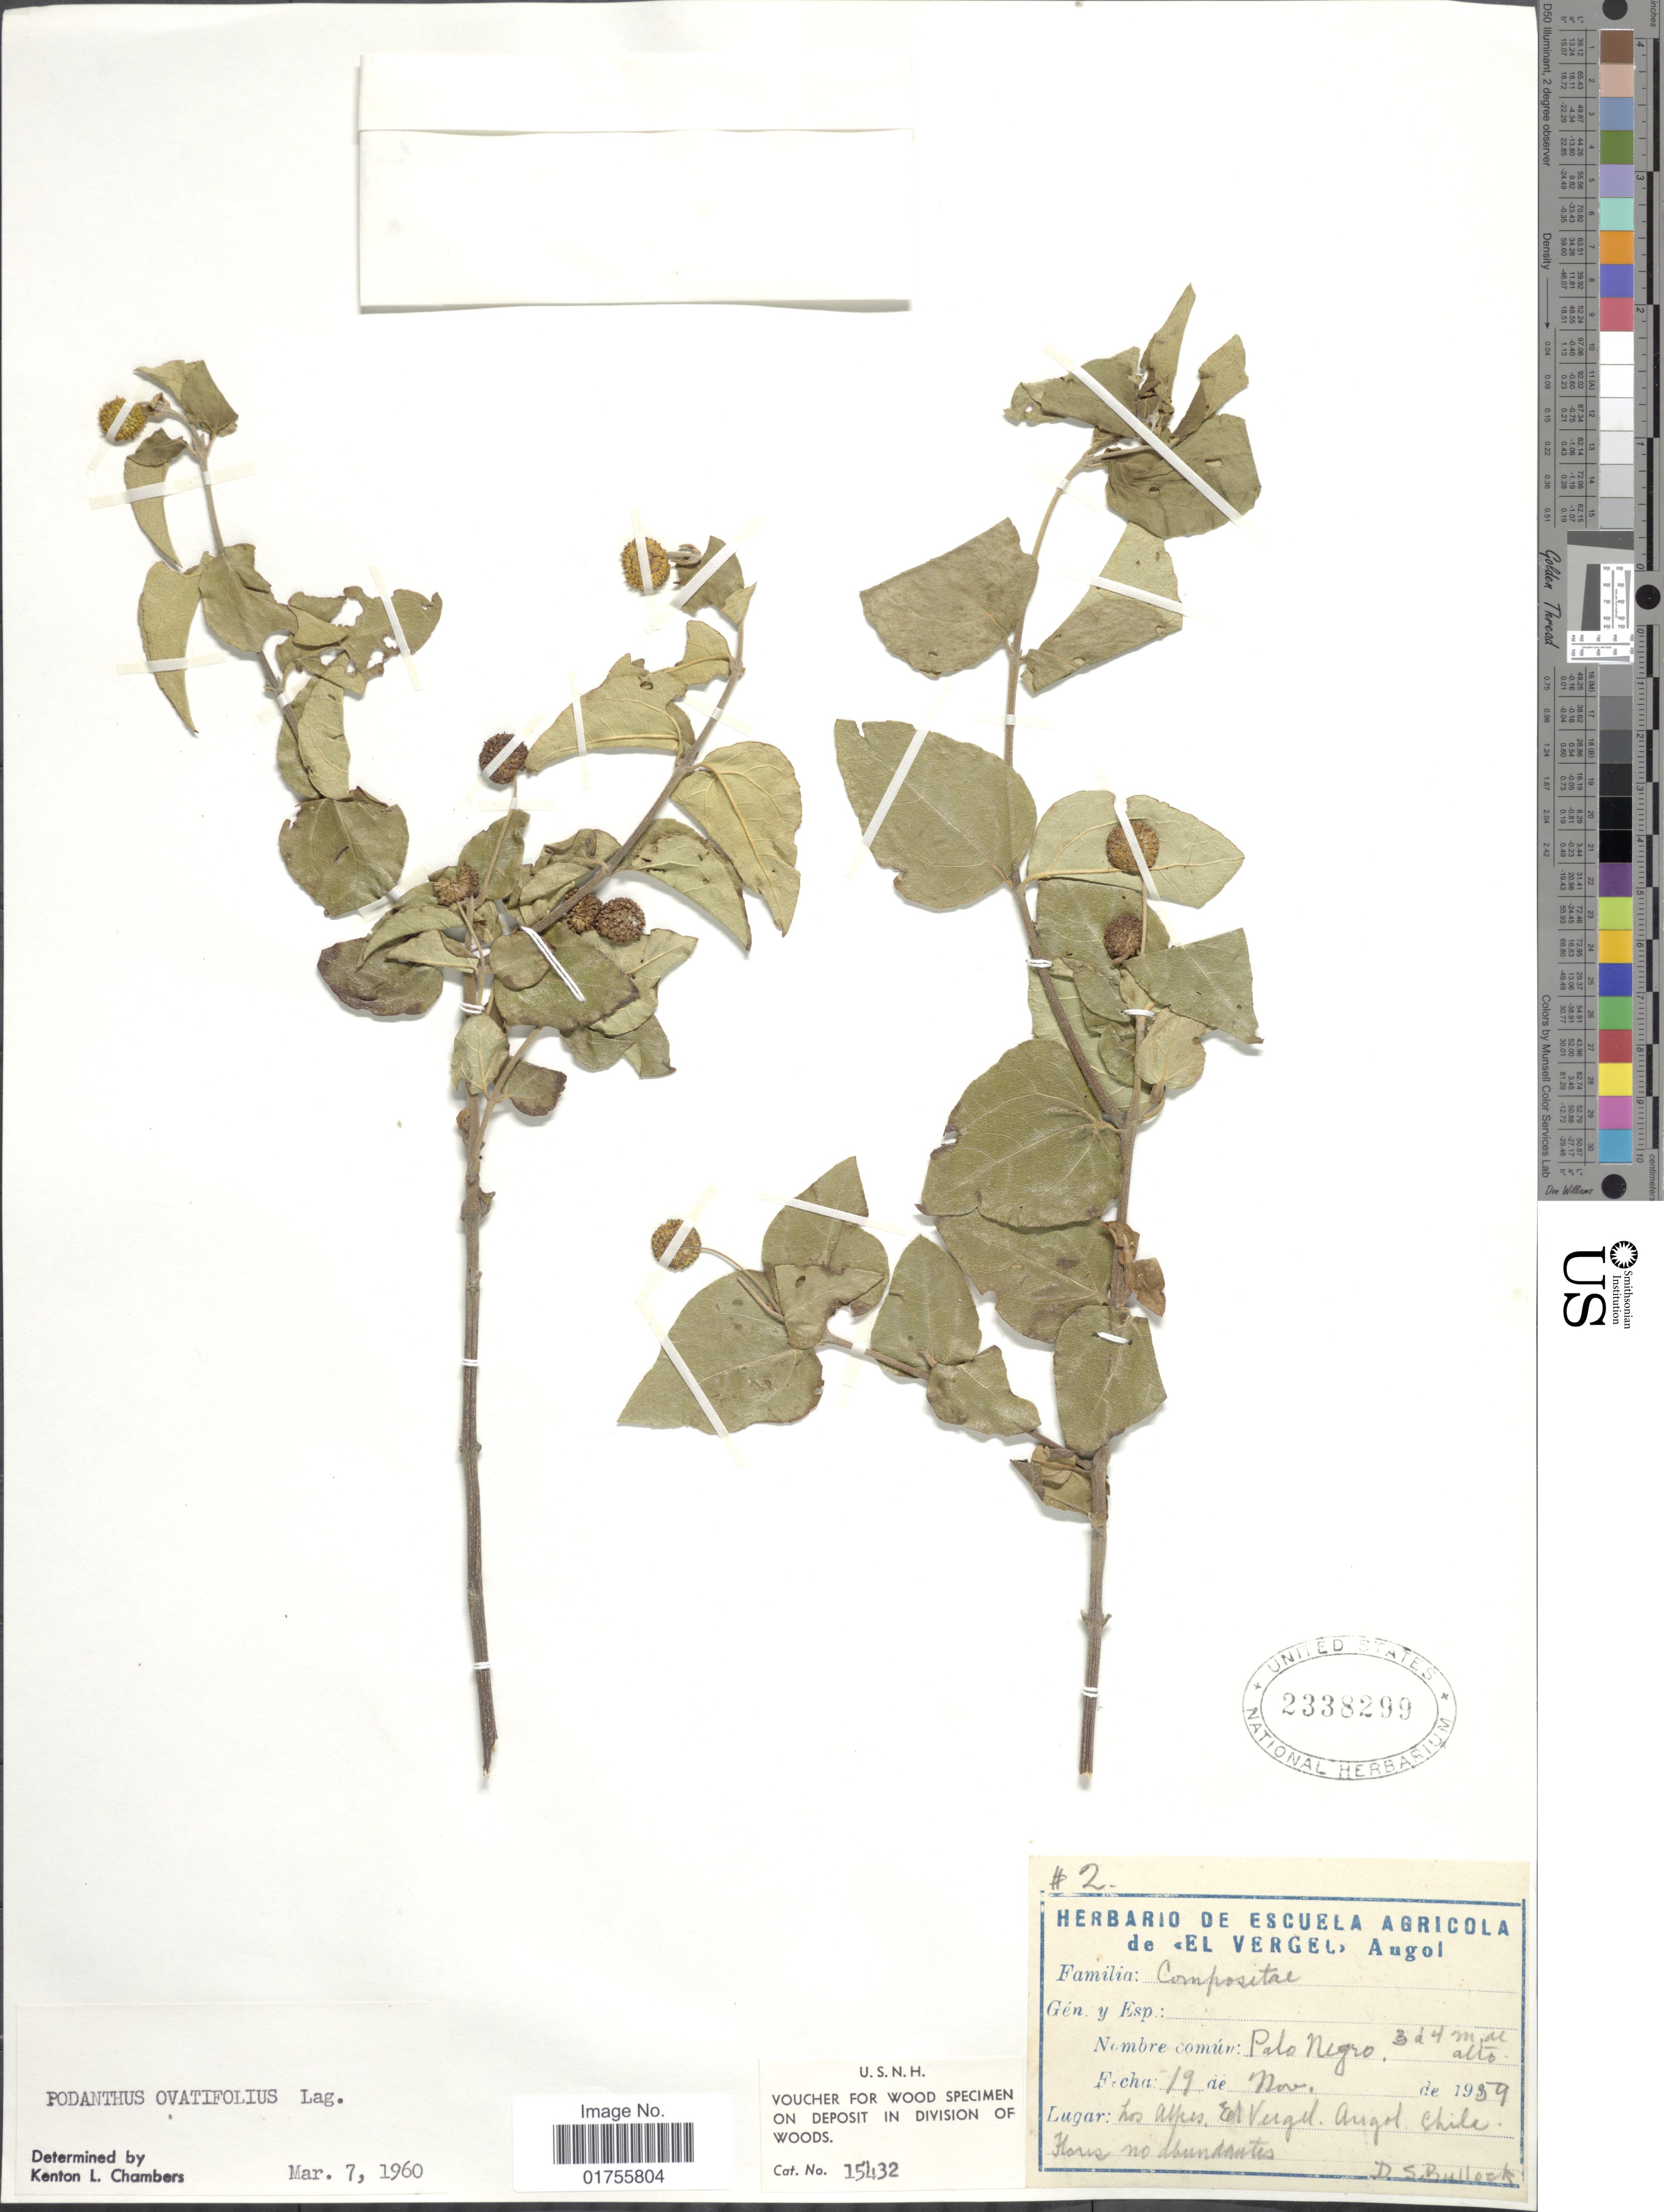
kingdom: Plantae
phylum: Tracheophyta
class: Magnoliopsida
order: Asterales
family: Asteraceae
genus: Podanthus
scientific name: Podanthus ovalifolius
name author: Lag.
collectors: D. S. Bullock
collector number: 2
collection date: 1959-11-19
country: Chile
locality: Los Alpes El Vergel Angol.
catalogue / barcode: US 2338299